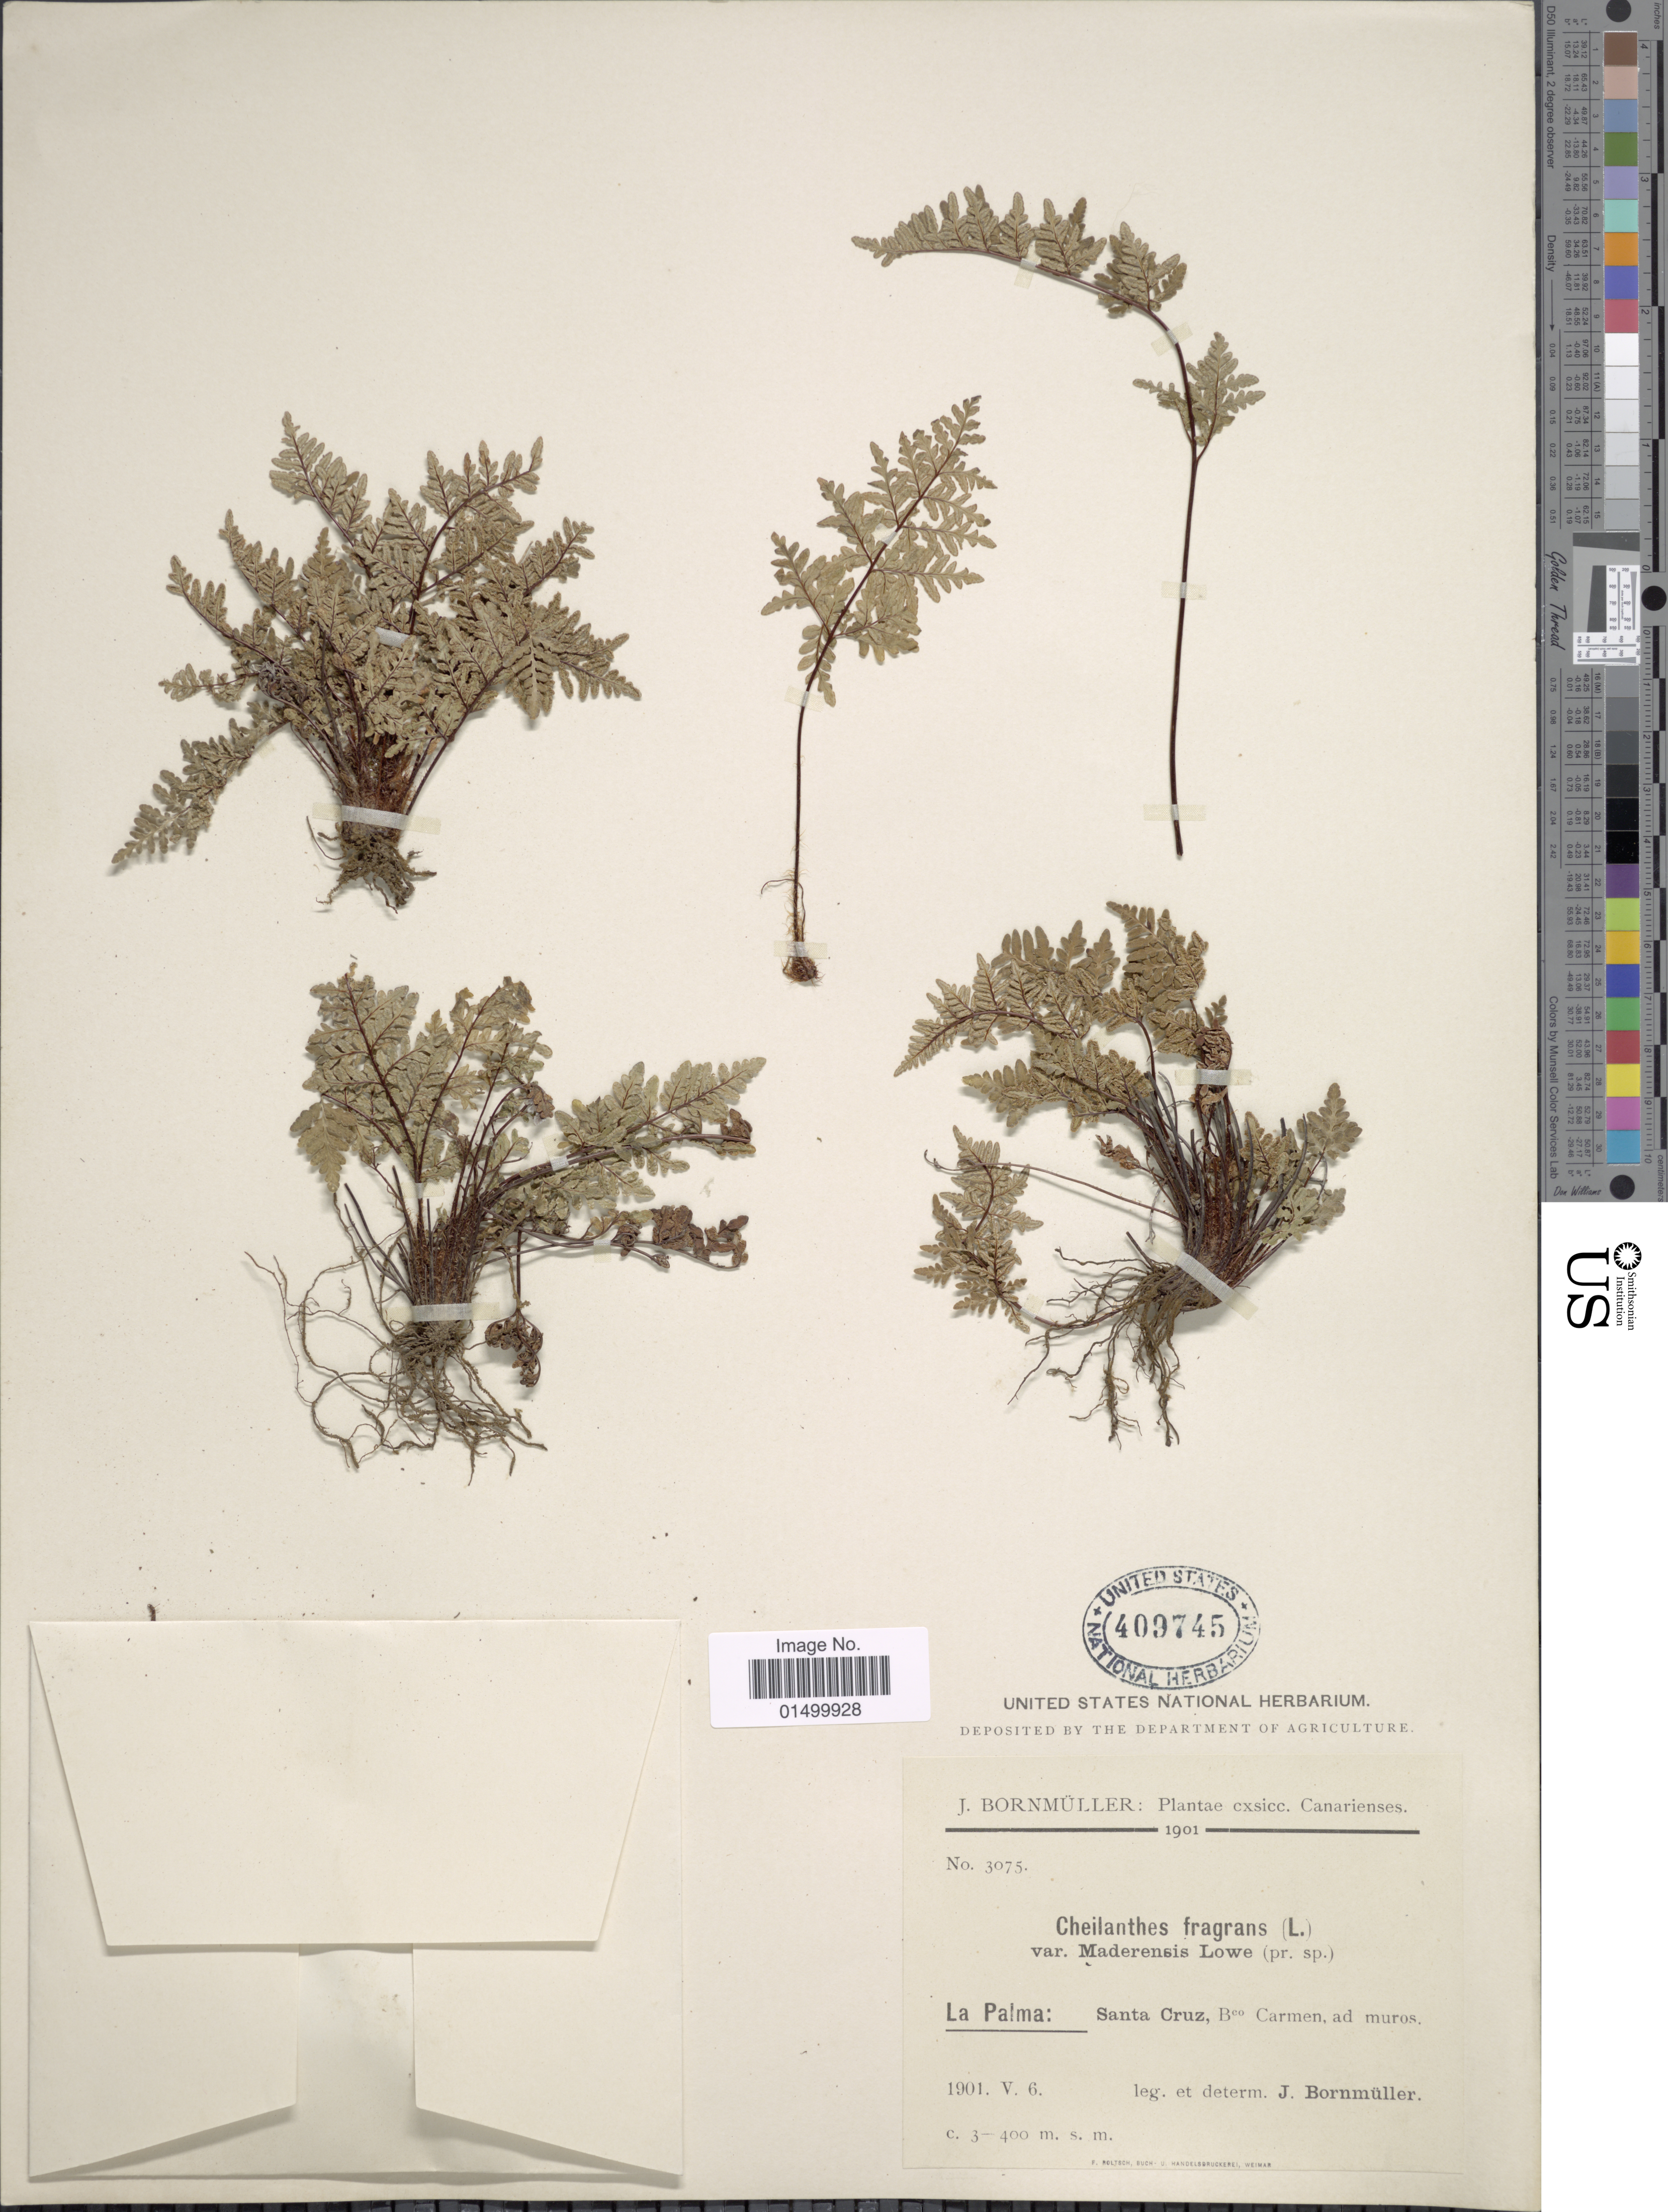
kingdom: Plantae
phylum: Tracheophyta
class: Polypodiopsida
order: Polypodiales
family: Pteridaceae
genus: Cheilanthes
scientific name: Cheilanthes fragrans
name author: (L.) Sw.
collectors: J. Bornmüller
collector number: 3075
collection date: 1901-05-06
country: Spain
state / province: Canarias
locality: La Palma, Santa Cruz, Beo Carmen , ad muros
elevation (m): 300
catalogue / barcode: US 409745